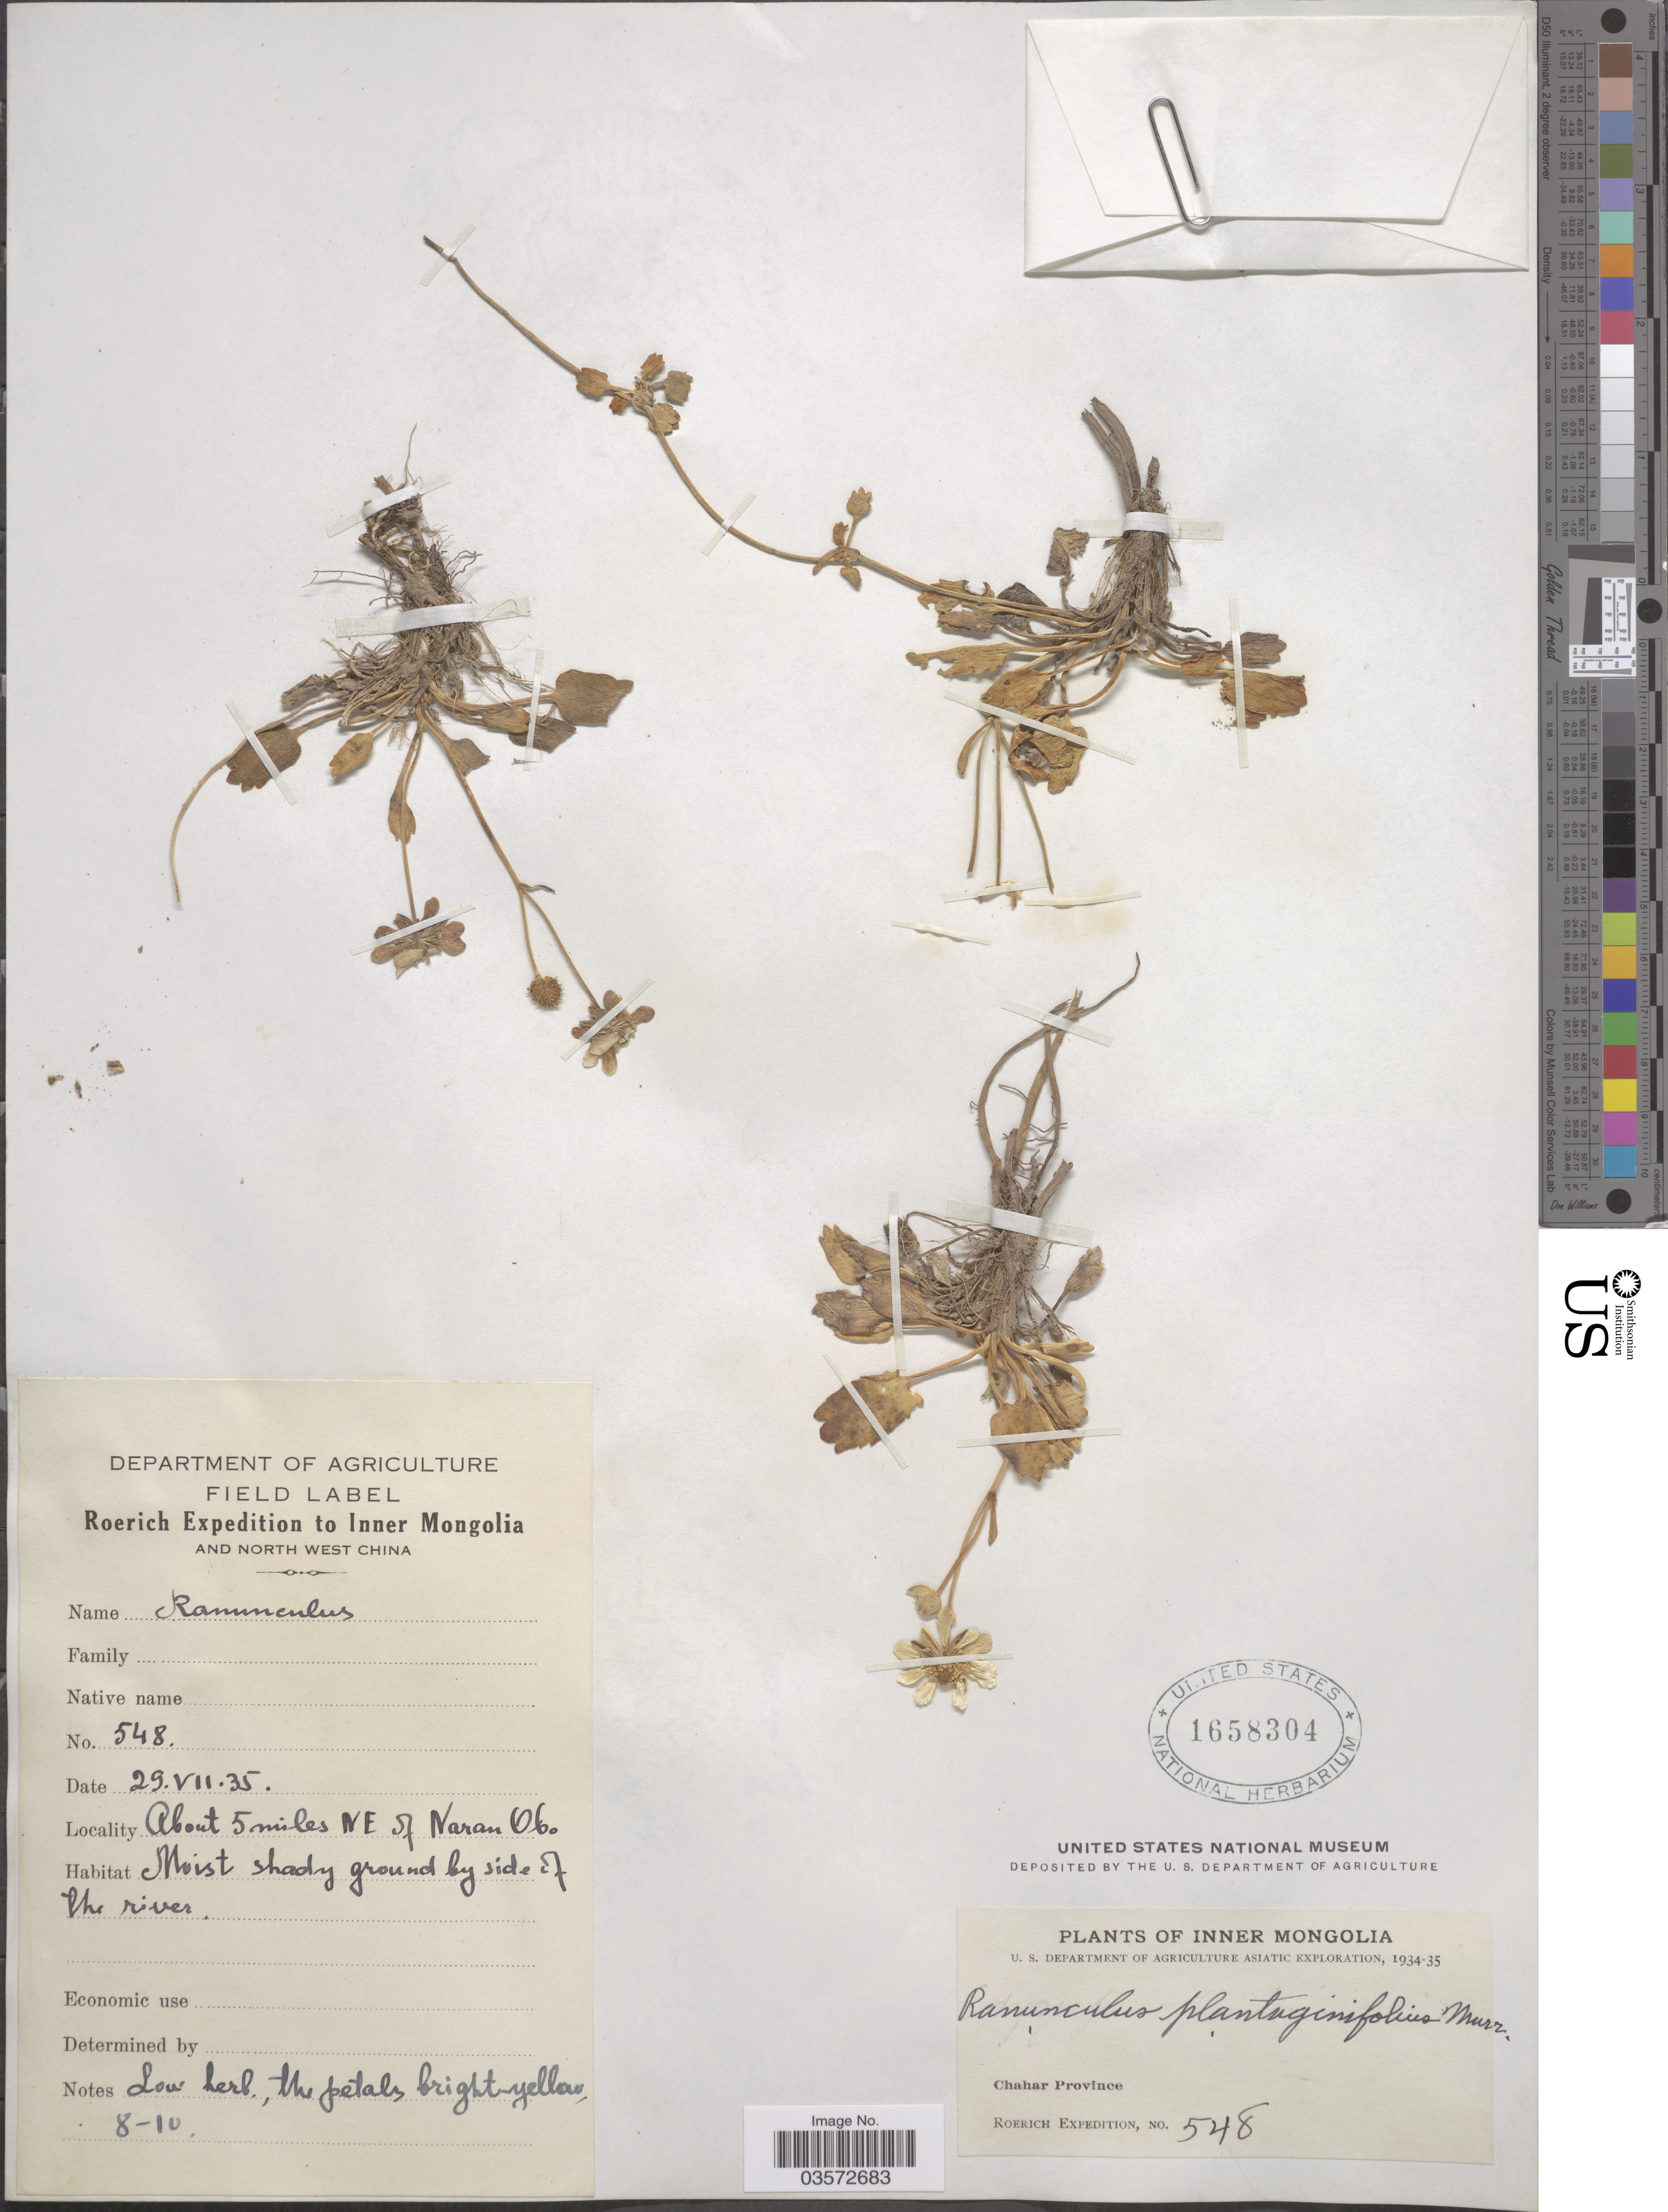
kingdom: Plantae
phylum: Tracheophyta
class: Magnoliopsida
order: Ranunculales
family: Ranunculaceae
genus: Ranunculus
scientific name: Ranunculus plantaginifolius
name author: Murray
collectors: Roerich Expedition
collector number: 548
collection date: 1935-07-29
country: China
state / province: Nei Monggol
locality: Inner Mongolia and North West China. About 5 miles NE of Naran Obo. Chahar Province.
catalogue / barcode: US 1658304